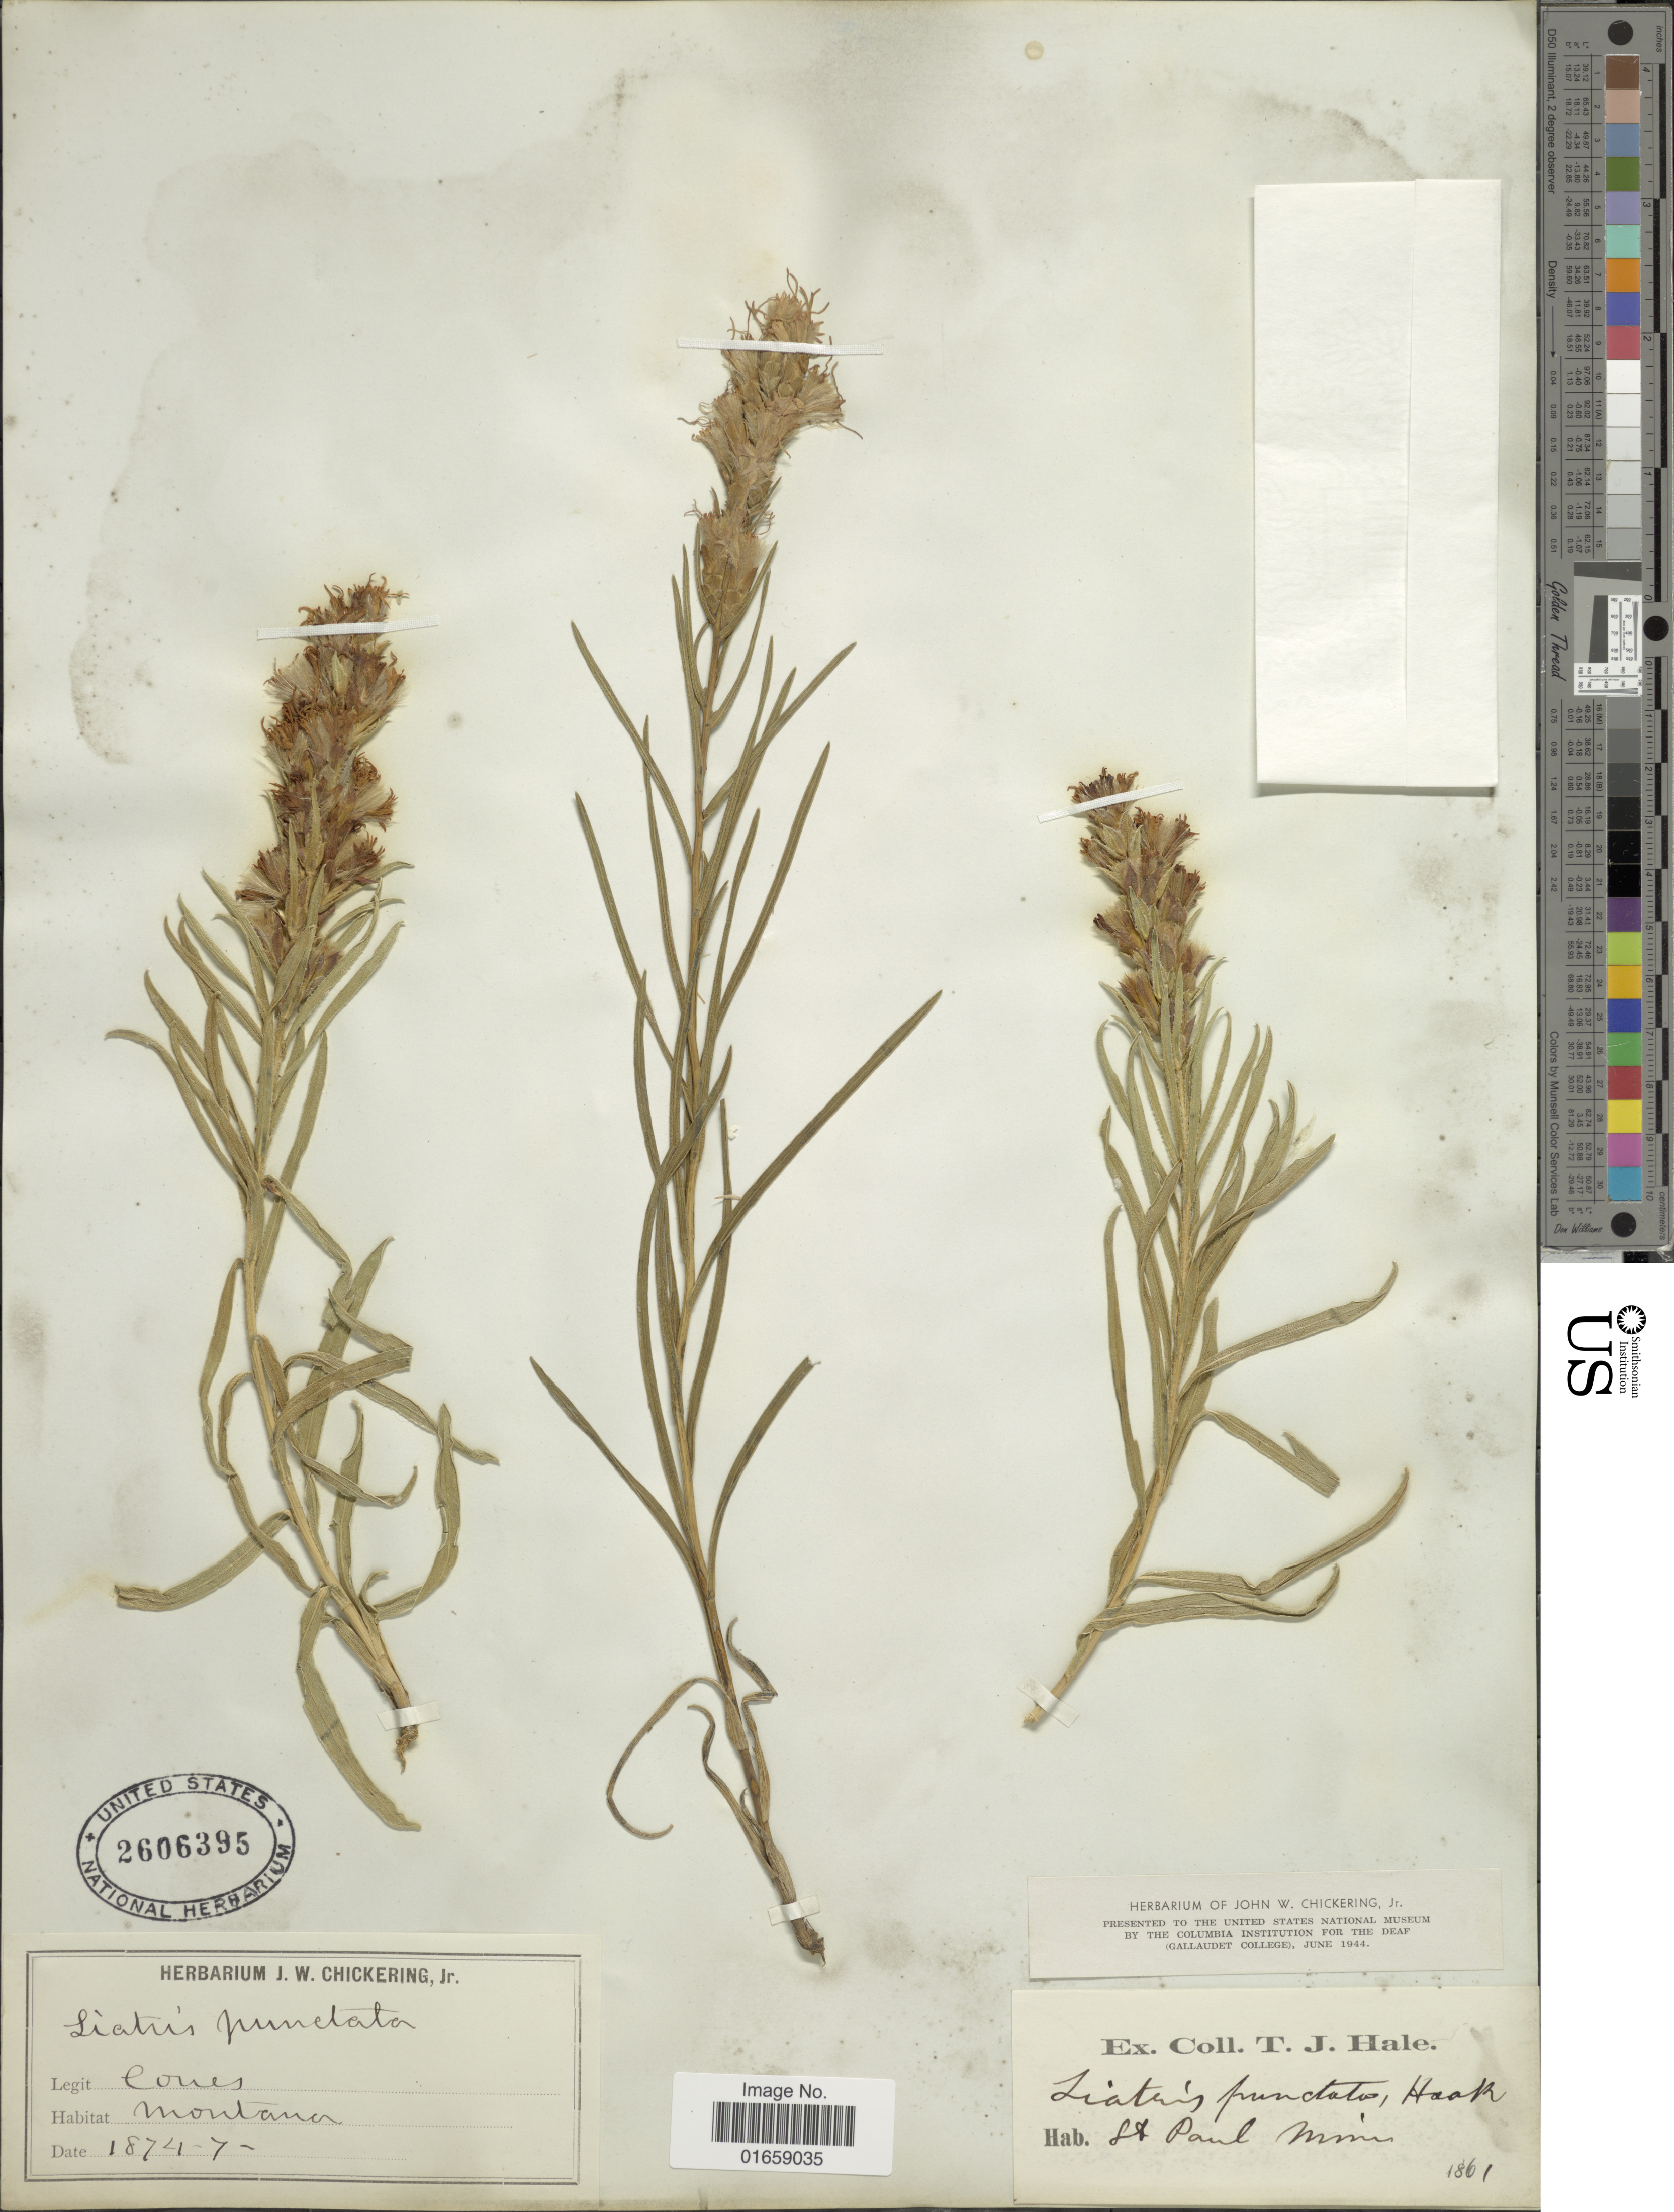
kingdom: Plantae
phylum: Tracheophyta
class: Magnoliopsida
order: Asterales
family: Asteraceae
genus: Liatris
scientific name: Liatris punctata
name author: Hook.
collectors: Cones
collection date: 1874-07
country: United States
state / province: Montana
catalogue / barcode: US 2606395